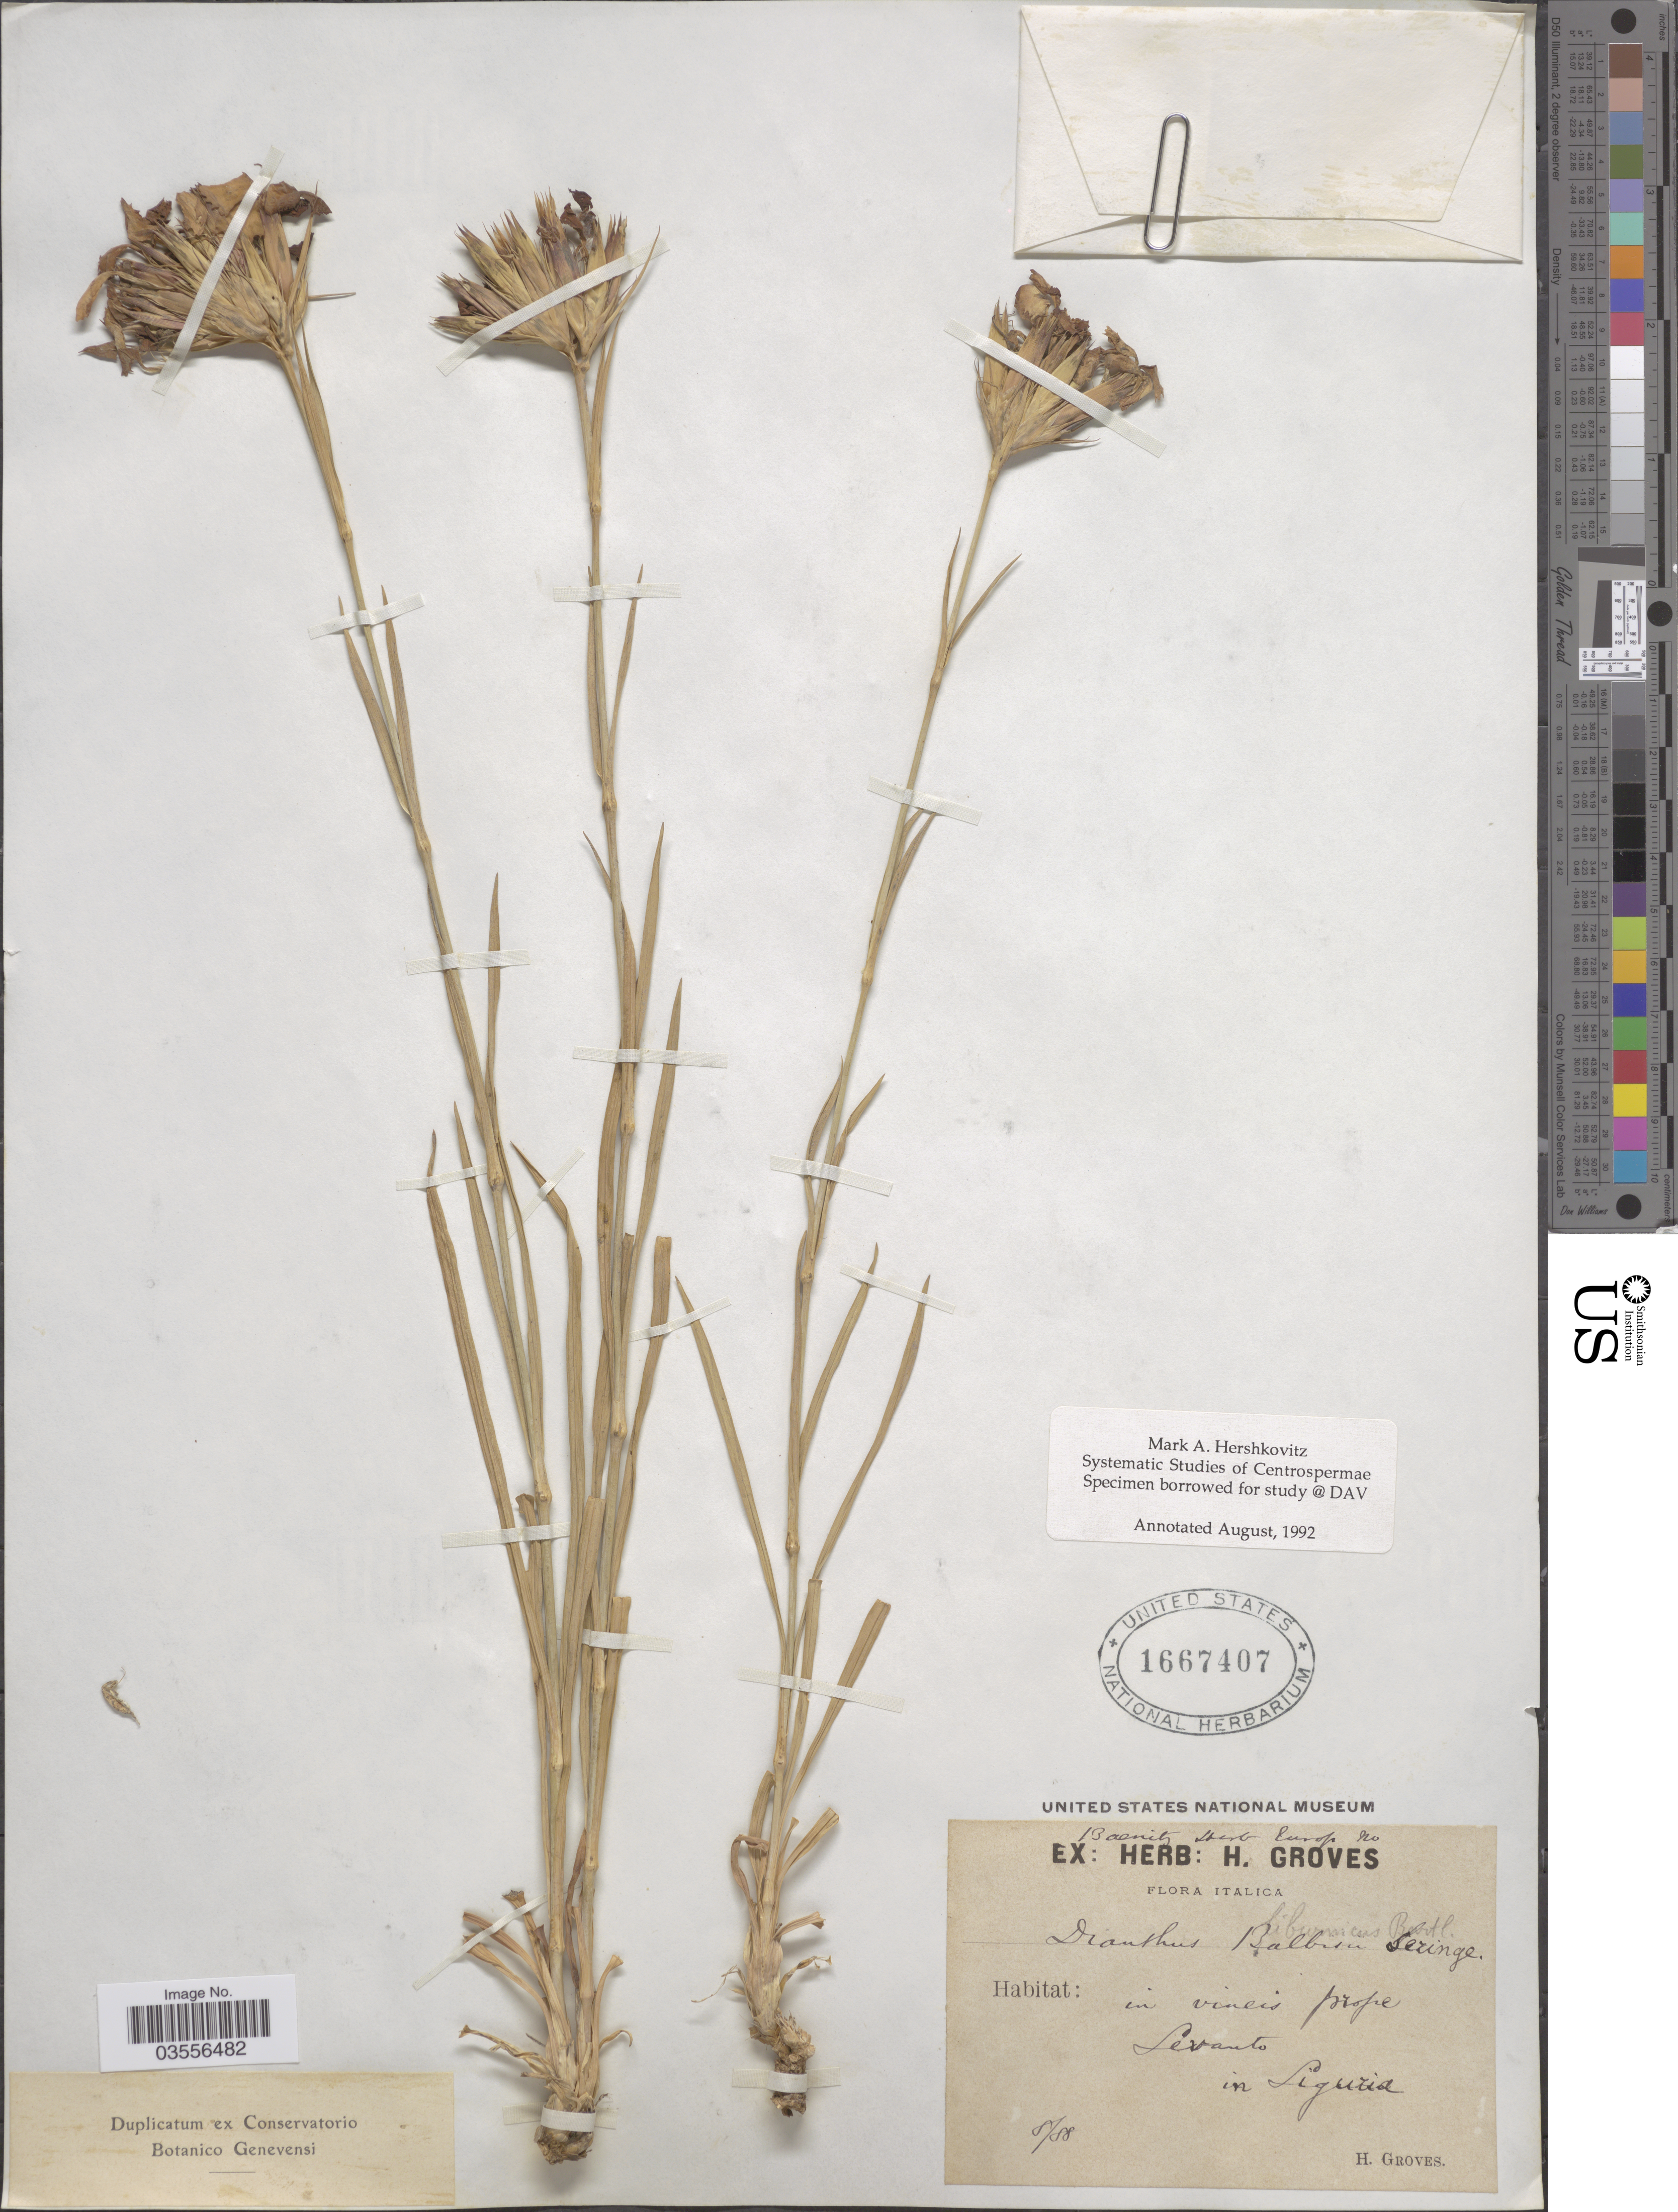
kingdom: Plantae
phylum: Tracheophyta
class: Magnoliopsida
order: Caryophyllales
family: Caryophyllaceae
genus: Dianthus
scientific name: Dianthus liburnicus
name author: Bartl.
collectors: H. Groves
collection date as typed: Transcribed d/m/y: /8/88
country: Italy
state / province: Liguria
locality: Prope Levanto in Liguria.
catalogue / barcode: US 1667407